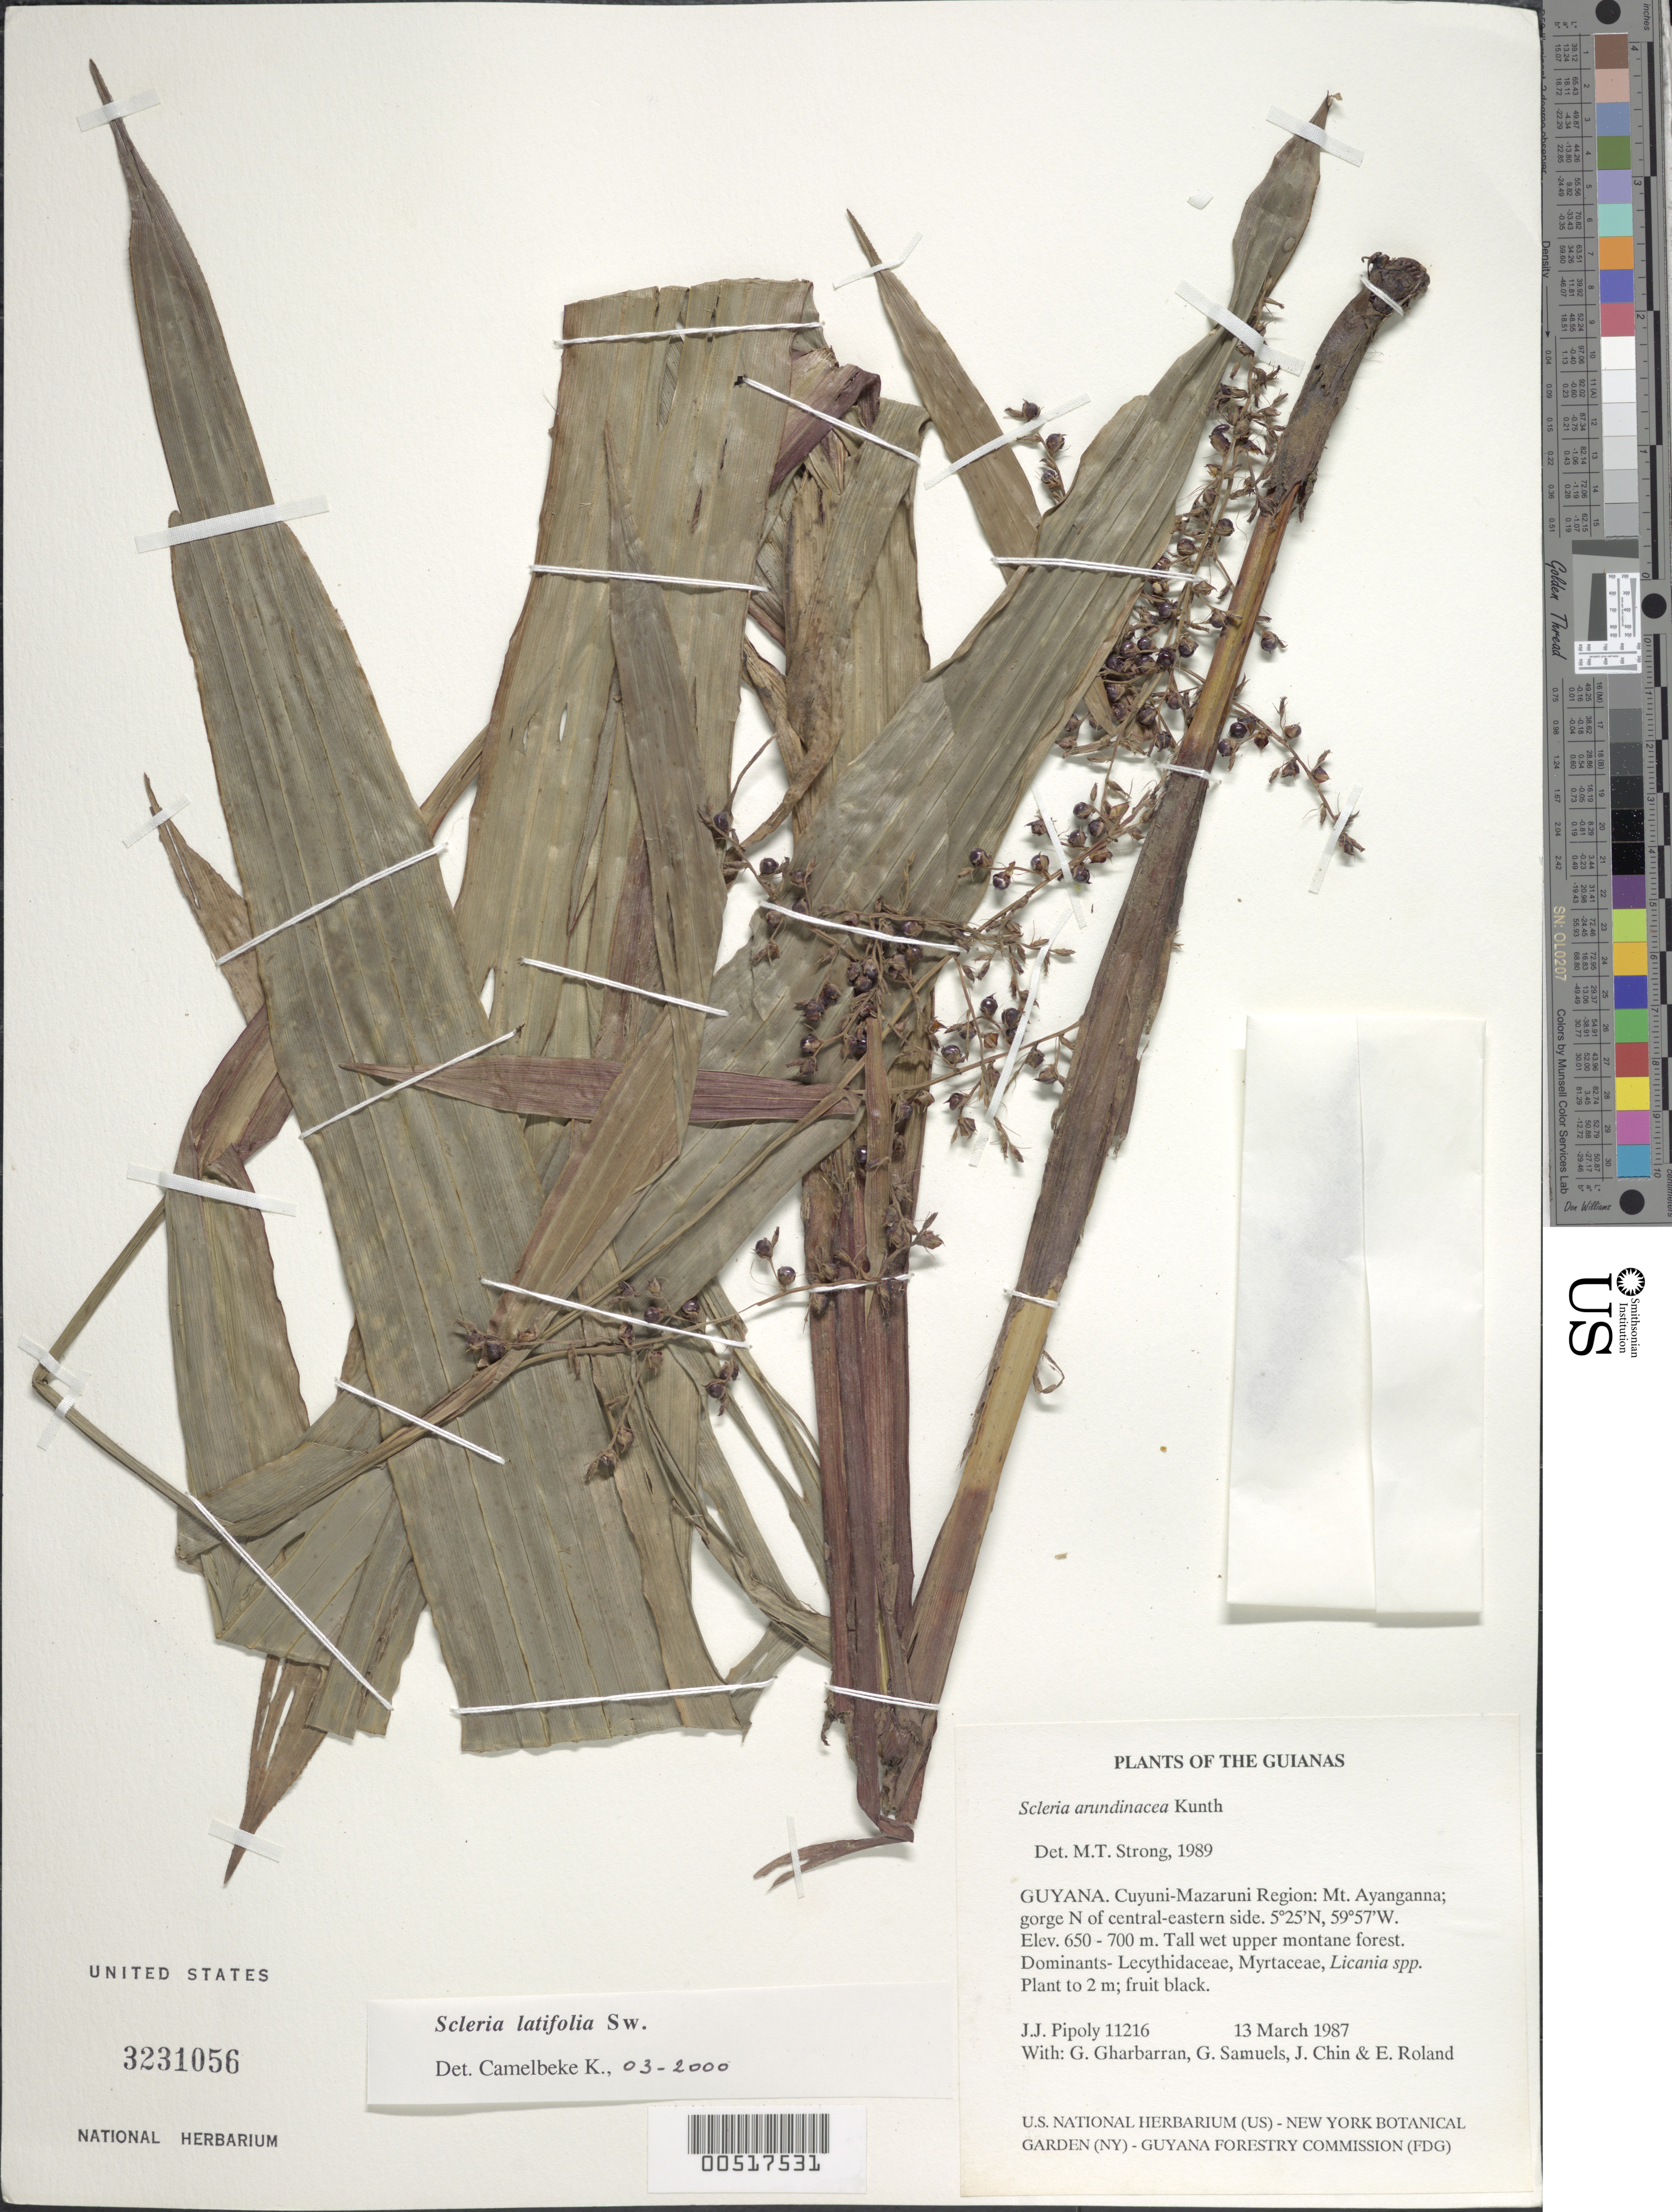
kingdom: Plantae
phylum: Tracheophyta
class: Liliopsida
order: Poales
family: Cyperaceae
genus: Scleria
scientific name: Scleria latifolia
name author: Sw.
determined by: Camelbeke, K.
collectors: J. J. Pipoly, G. Gharbarran, G. Samuels, J. Chin & E. Roland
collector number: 11216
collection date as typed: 13 March 1987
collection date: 1987-03-13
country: Guyana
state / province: Cuyuni-Mazaruni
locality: Mt. Ayanganna; gorge N of central-eastern side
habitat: Tall wet upper montane forest. Dominants: Lecythidaceae, Myrtaceae, Licania spp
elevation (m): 650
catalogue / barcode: US 3231056